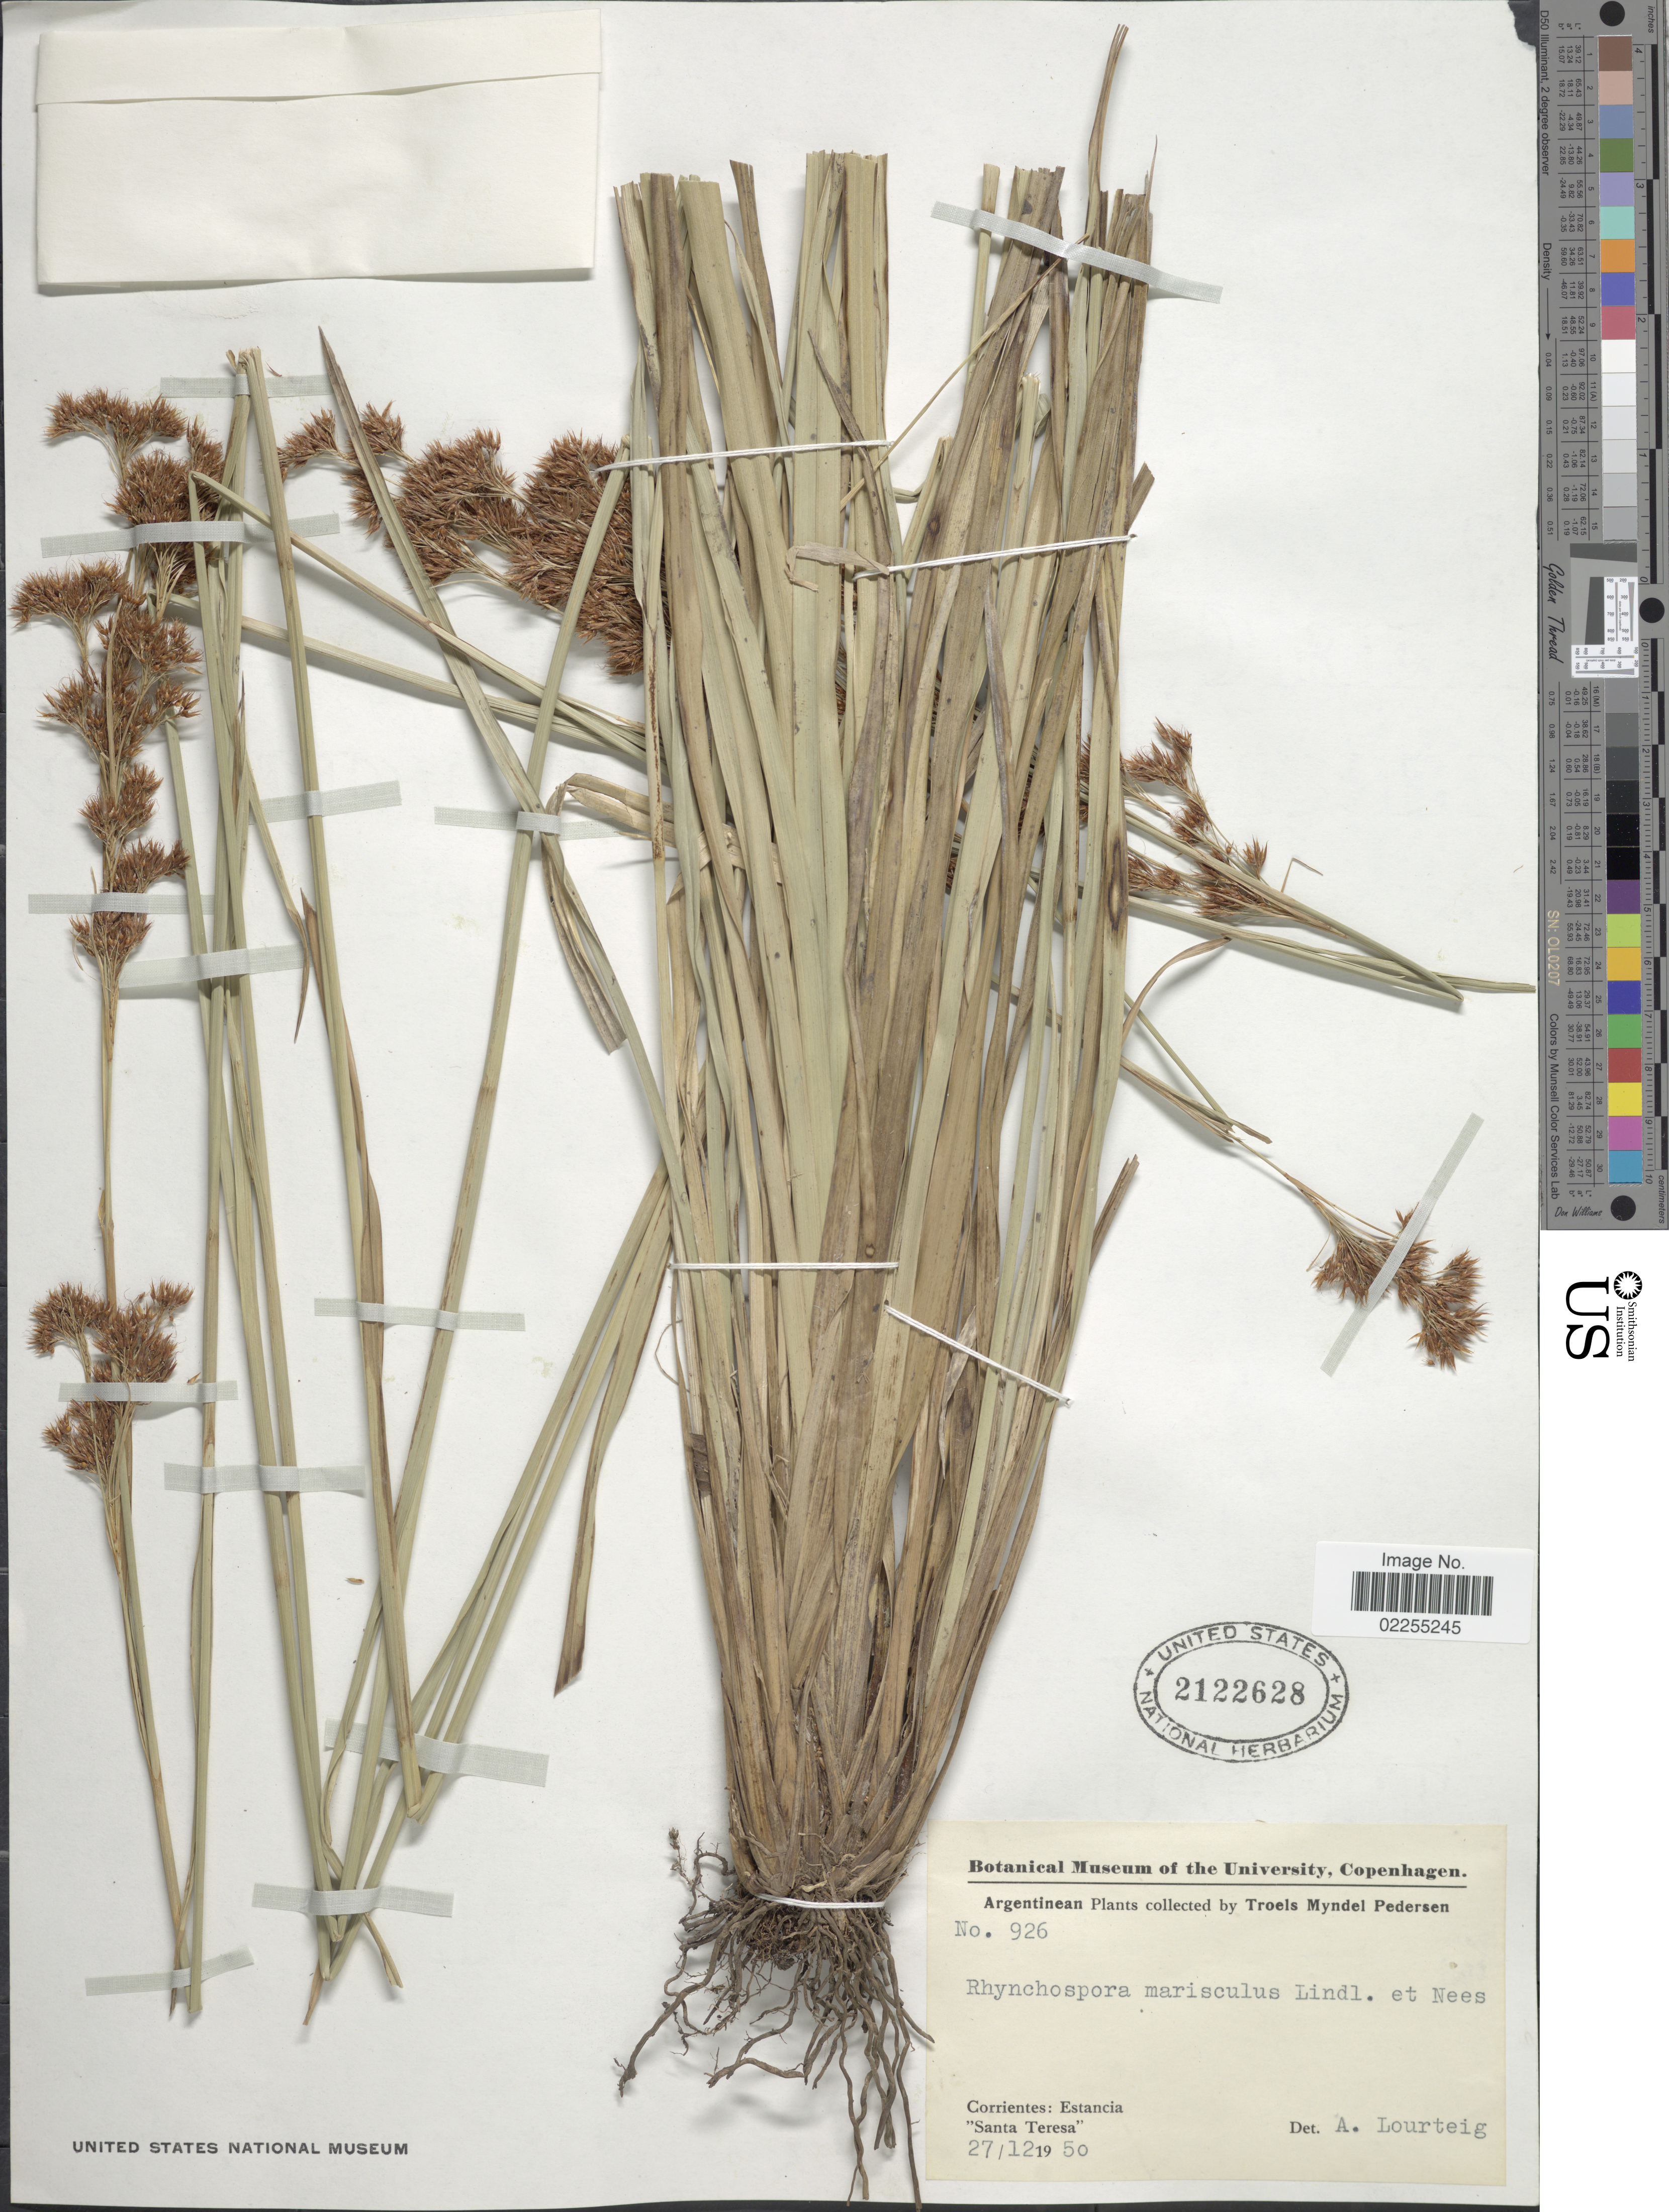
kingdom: Plantae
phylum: Tracheophyta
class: Liliopsida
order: Poales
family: Cyperaceae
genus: Rhynchospora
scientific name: Rhynchospora marisculus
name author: Lindl. & Nees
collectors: T. Pederson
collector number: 926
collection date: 1950-12-27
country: Argentina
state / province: Corrientes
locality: Corrientes: Estancia. "Santa Teresa"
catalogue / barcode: US 2122628